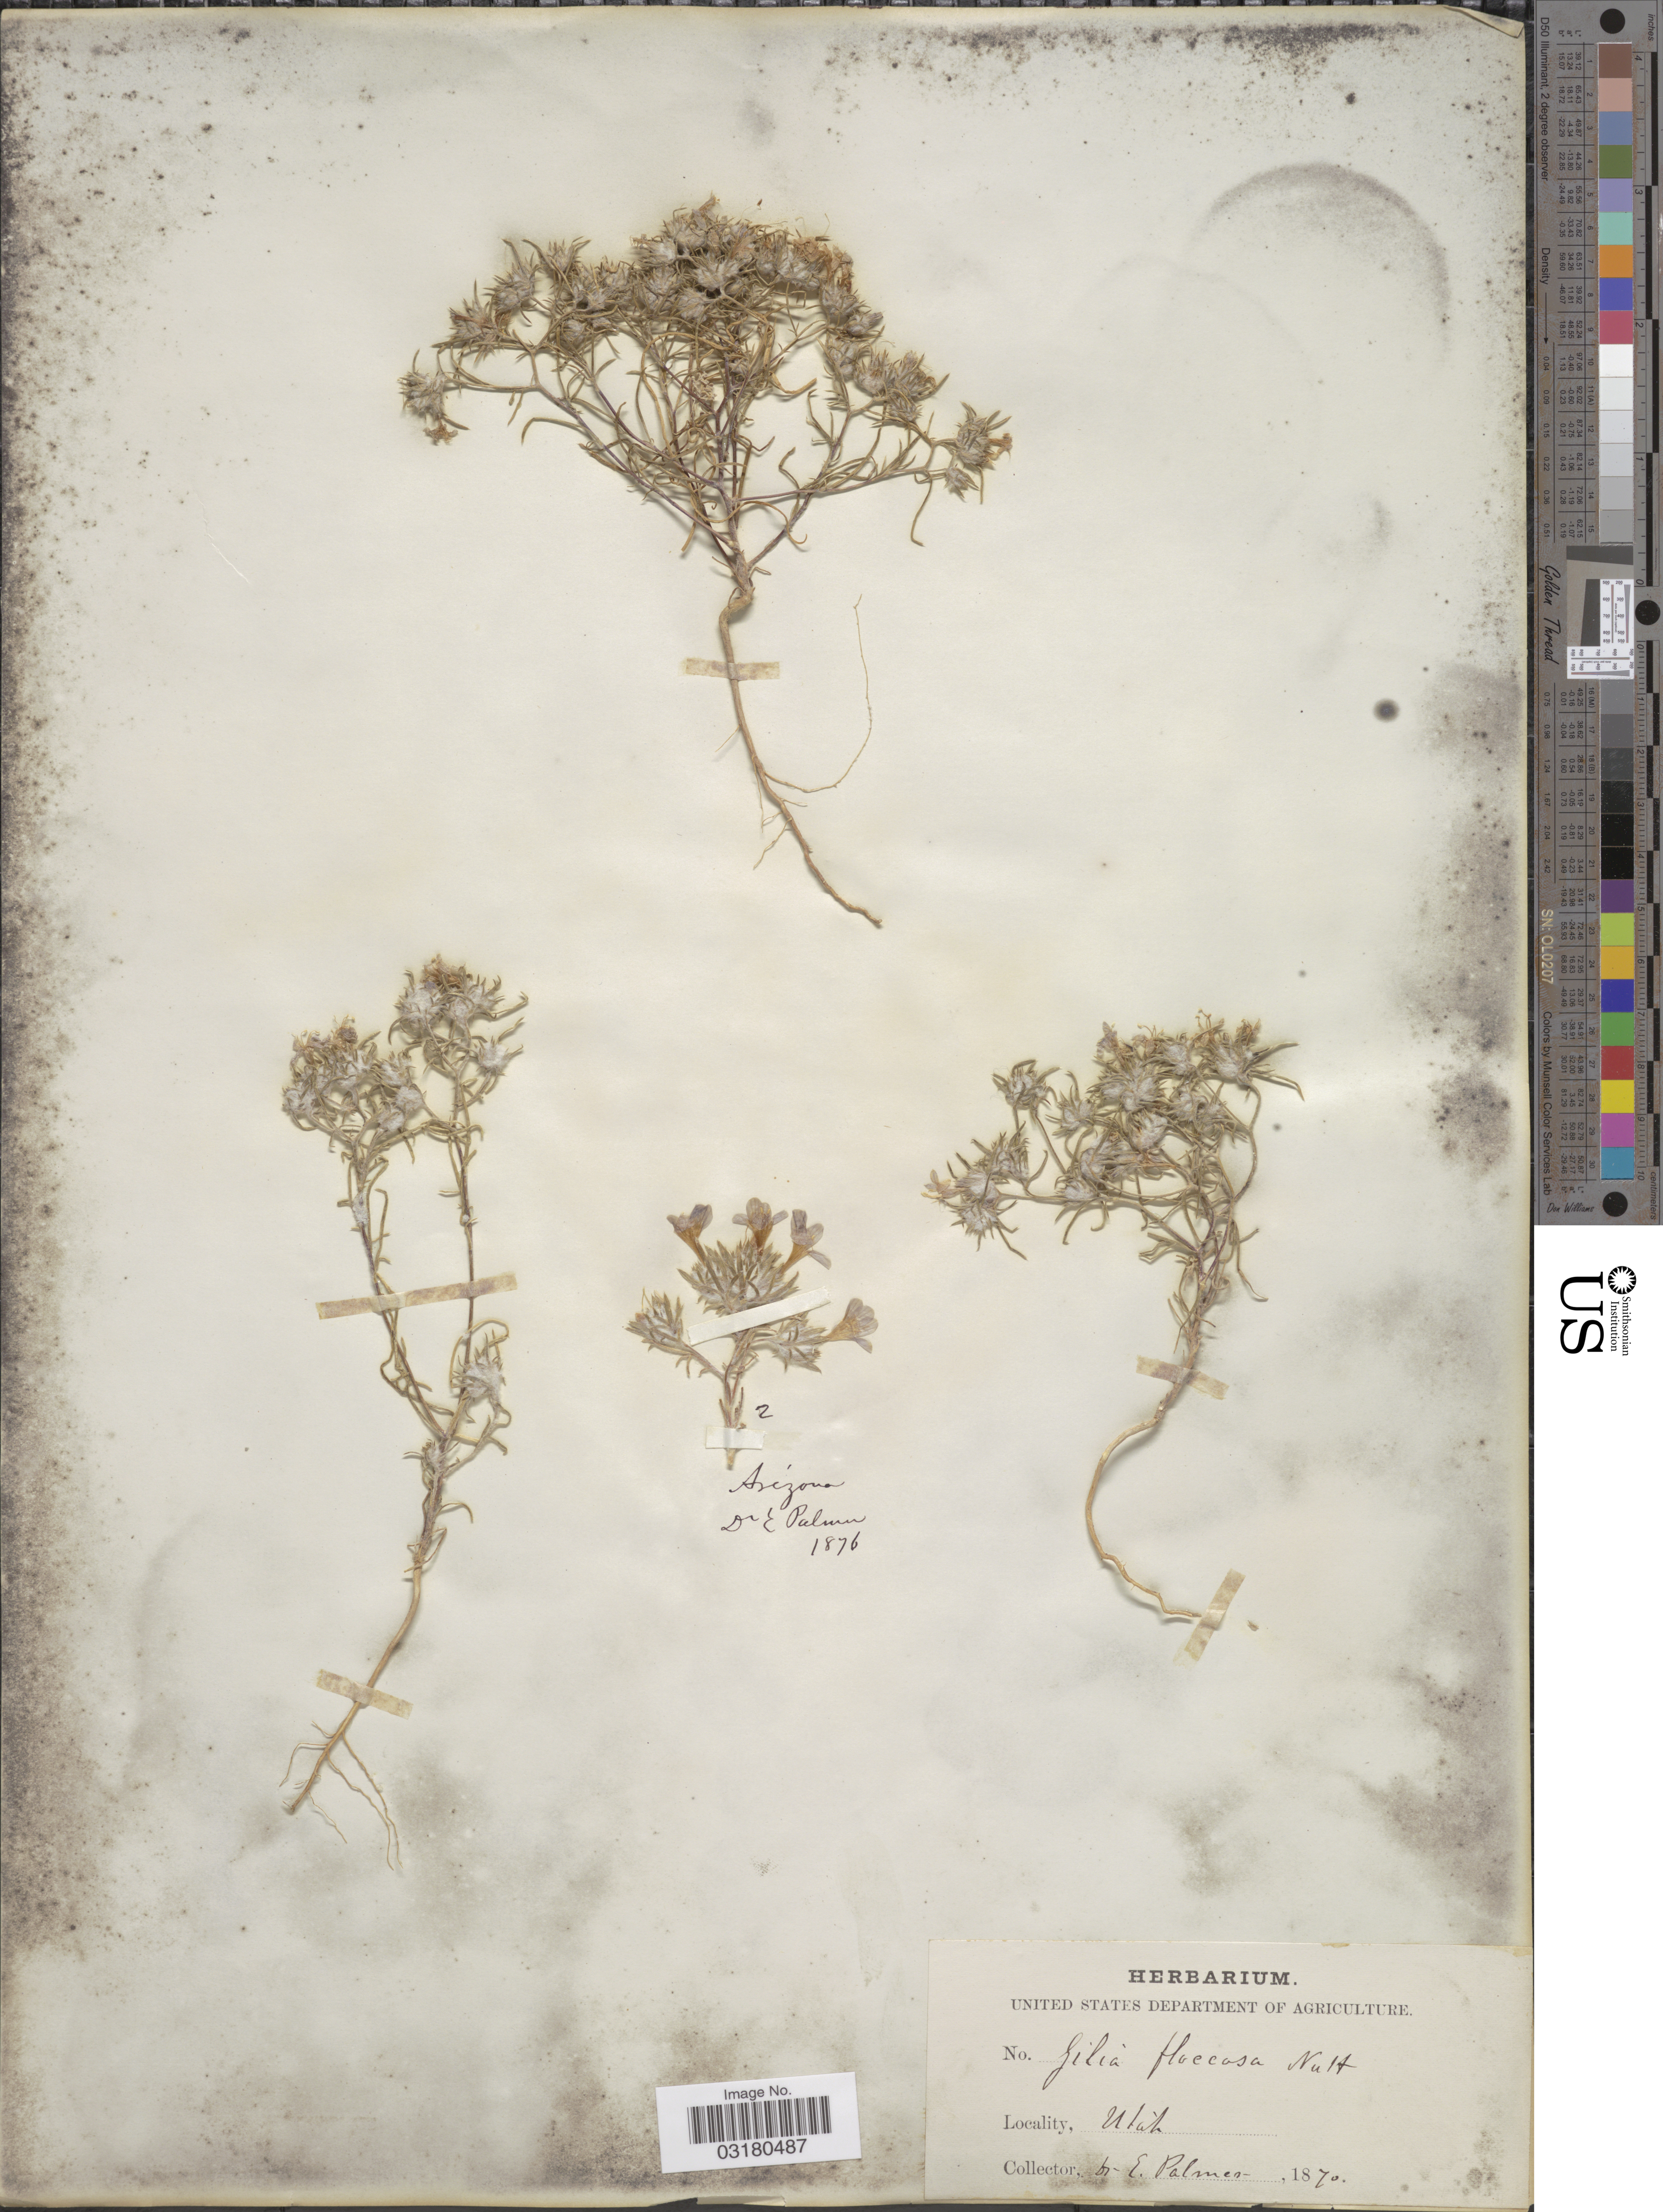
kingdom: Plantae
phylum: Tracheophyta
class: Magnoliopsida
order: Ericales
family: Polemoniaceae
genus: Eriastrum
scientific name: Eriastrum wilcoxii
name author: (A. Nelson) H. Mason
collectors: E. Palmer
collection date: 1870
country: United States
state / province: Utah